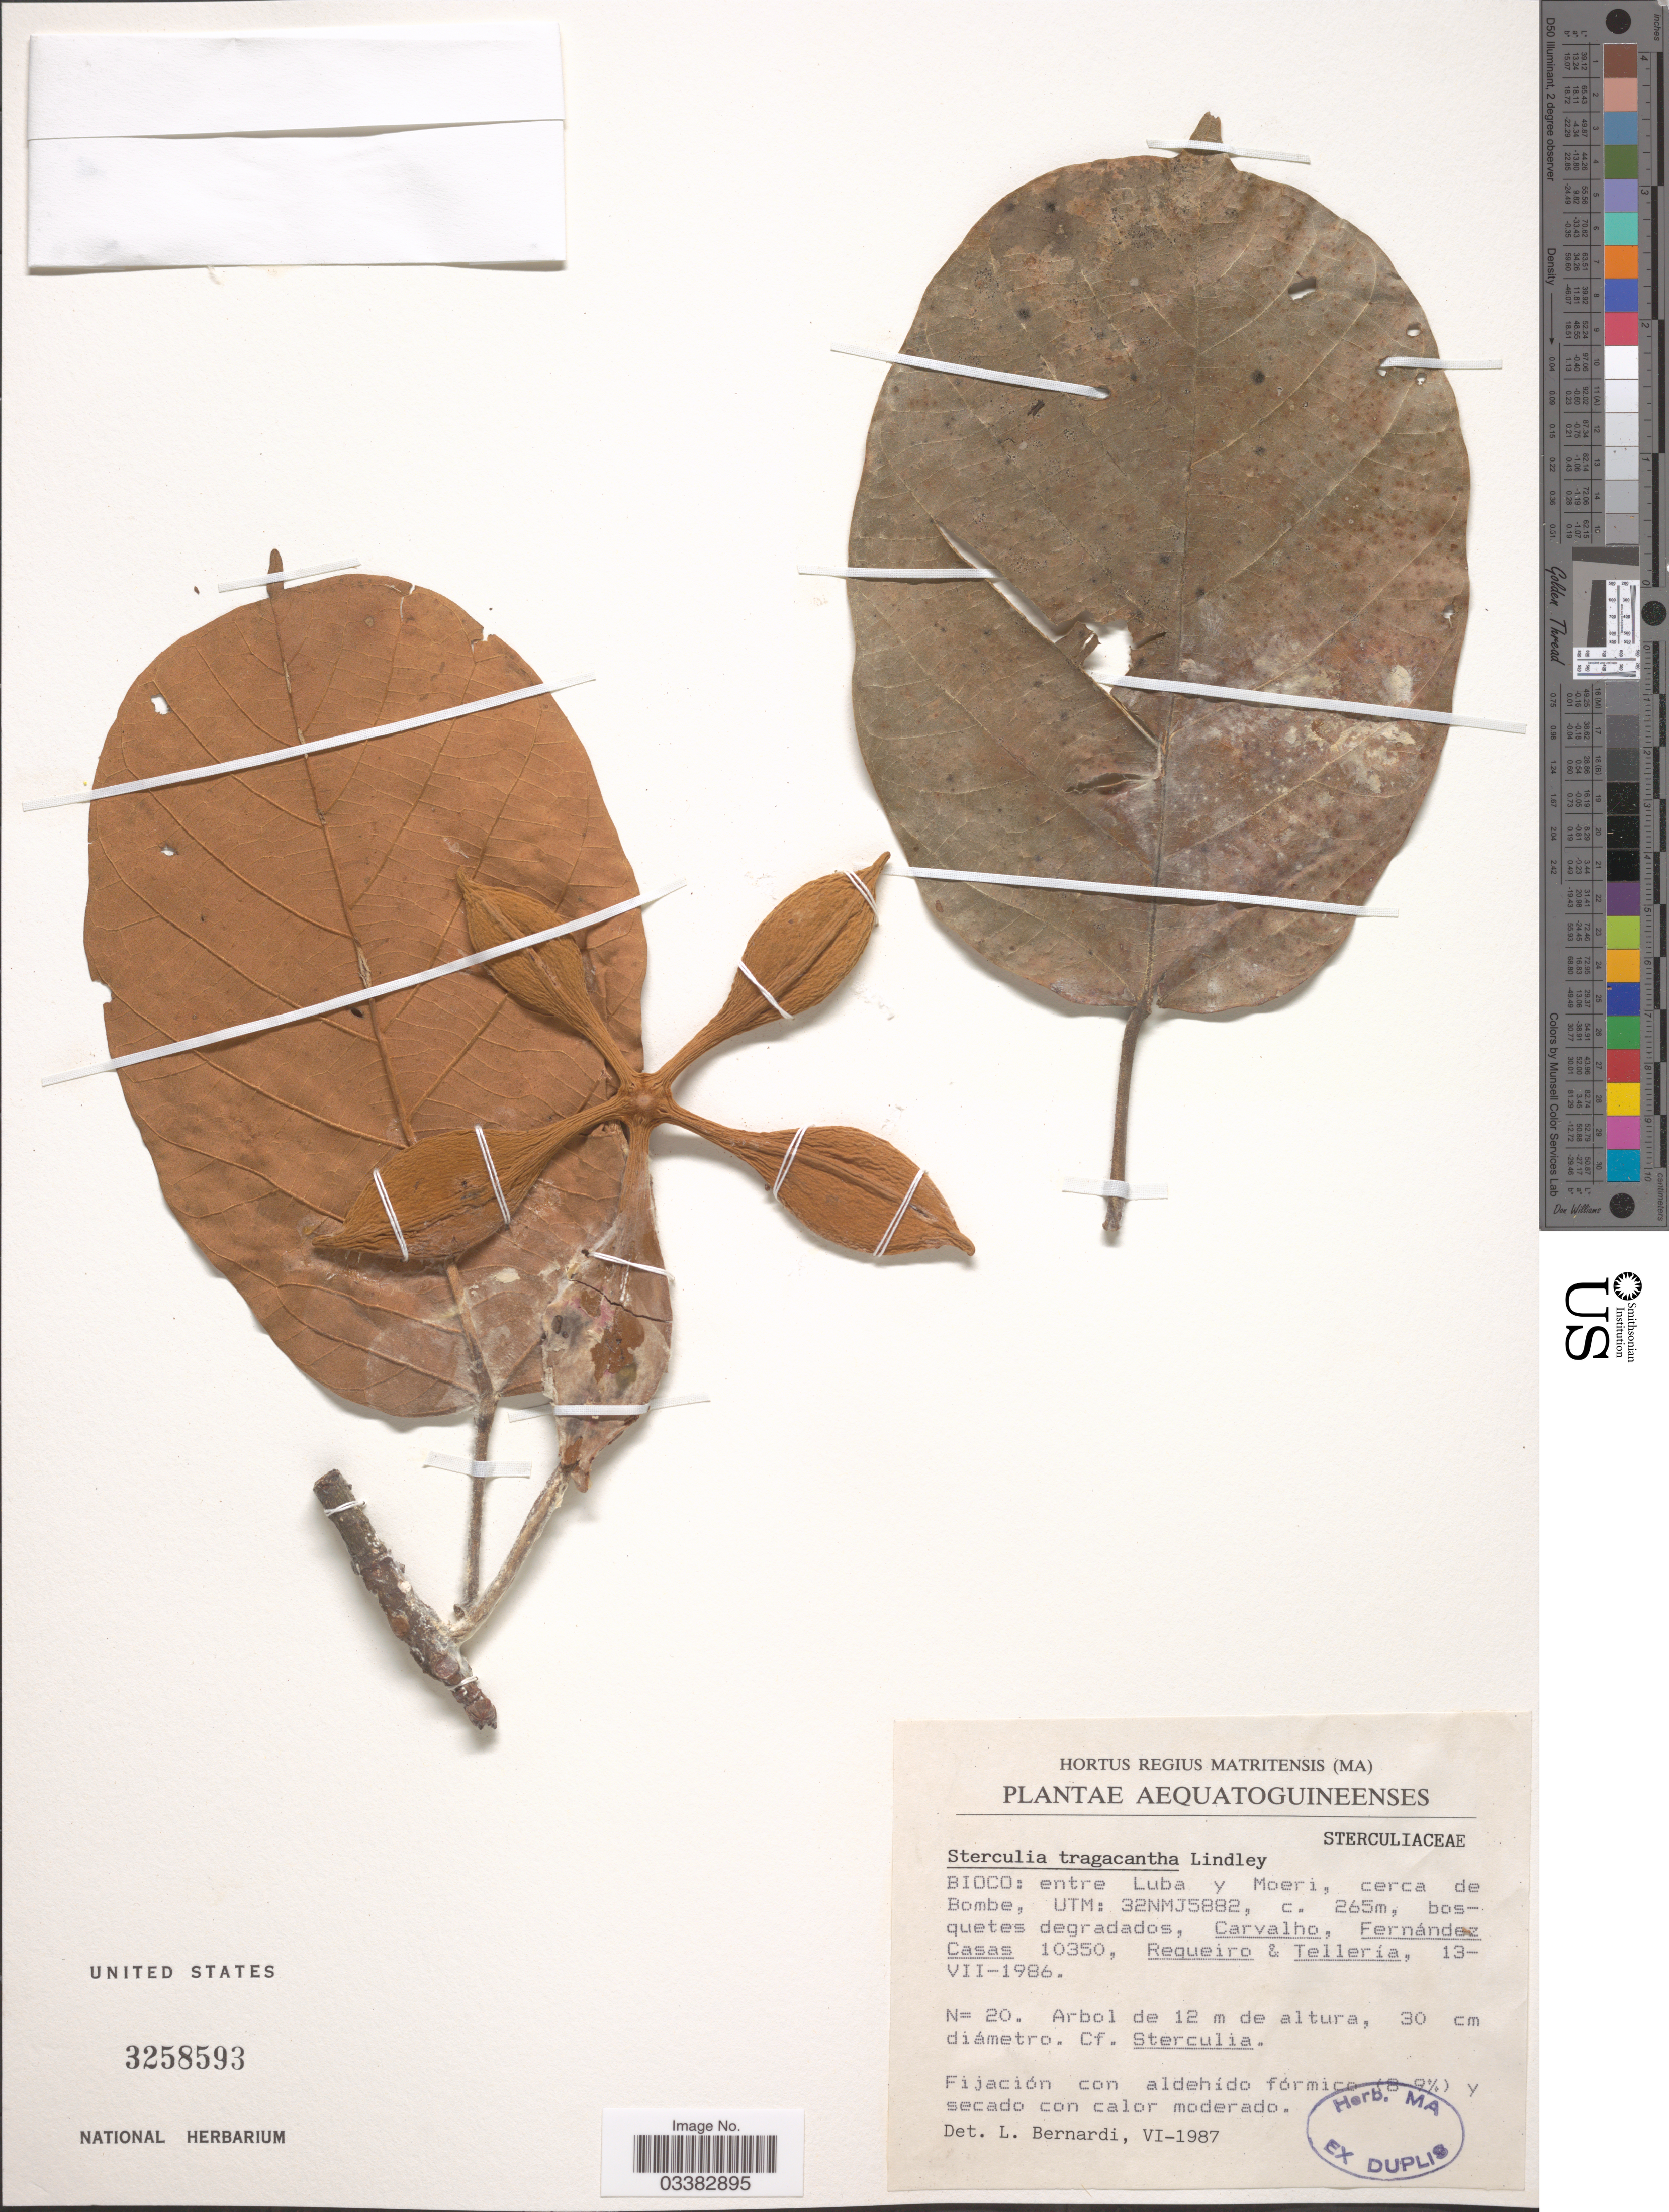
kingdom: Plantae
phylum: Tracheophyta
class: Magnoliopsida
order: Malvales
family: Malvaceae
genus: Sterculia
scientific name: Sterculia tragacantha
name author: Lindl.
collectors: Carvalho, --, F. Casas, Requeiro, -- & -. Telleria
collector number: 10350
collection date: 1986-07-13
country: Equatorial Guinea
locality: Aequatoguineenses. Bioco: entre Luba y Moeri, cerca de Bombe, UTM: 32NMJ5882.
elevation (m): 265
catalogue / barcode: US 3258593